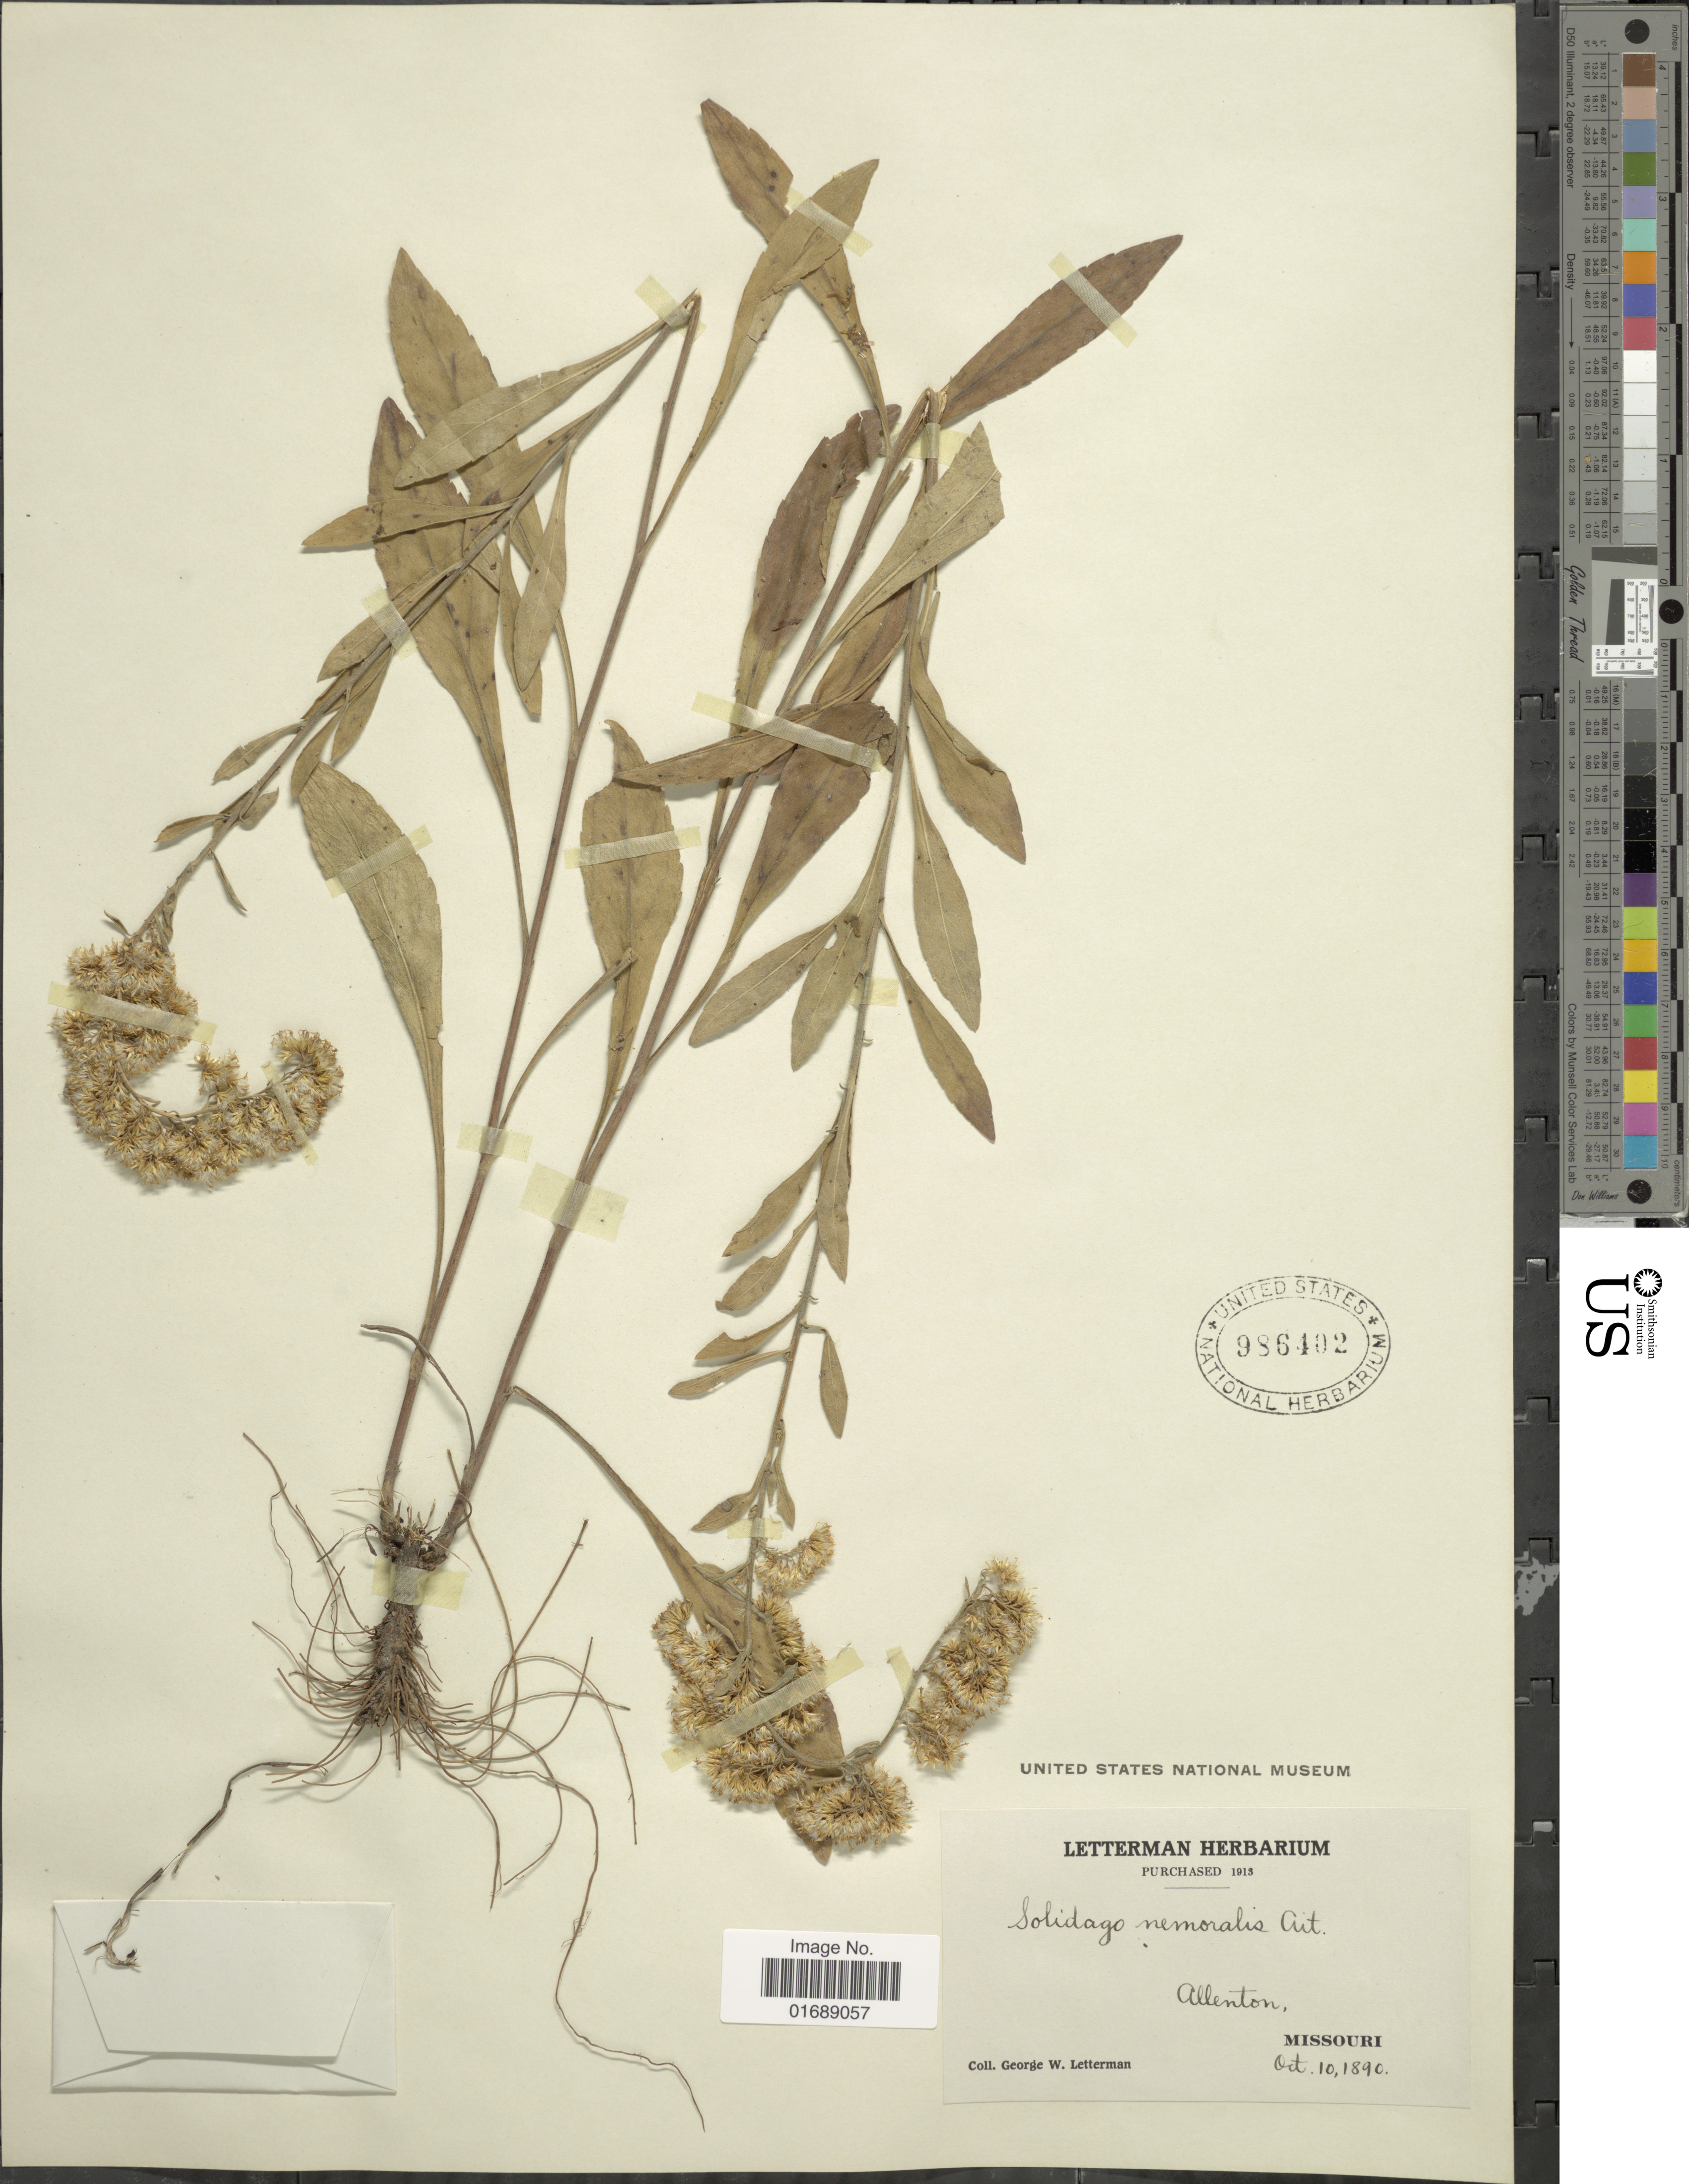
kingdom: Plantae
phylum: Tracheophyta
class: Magnoliopsida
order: Asterales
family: Asteraceae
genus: Solidago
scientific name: Solidago nemoralis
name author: Aiton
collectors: G. W. Letterman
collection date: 1890-10-10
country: United States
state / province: Missouri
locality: Allenton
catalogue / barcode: US 986402